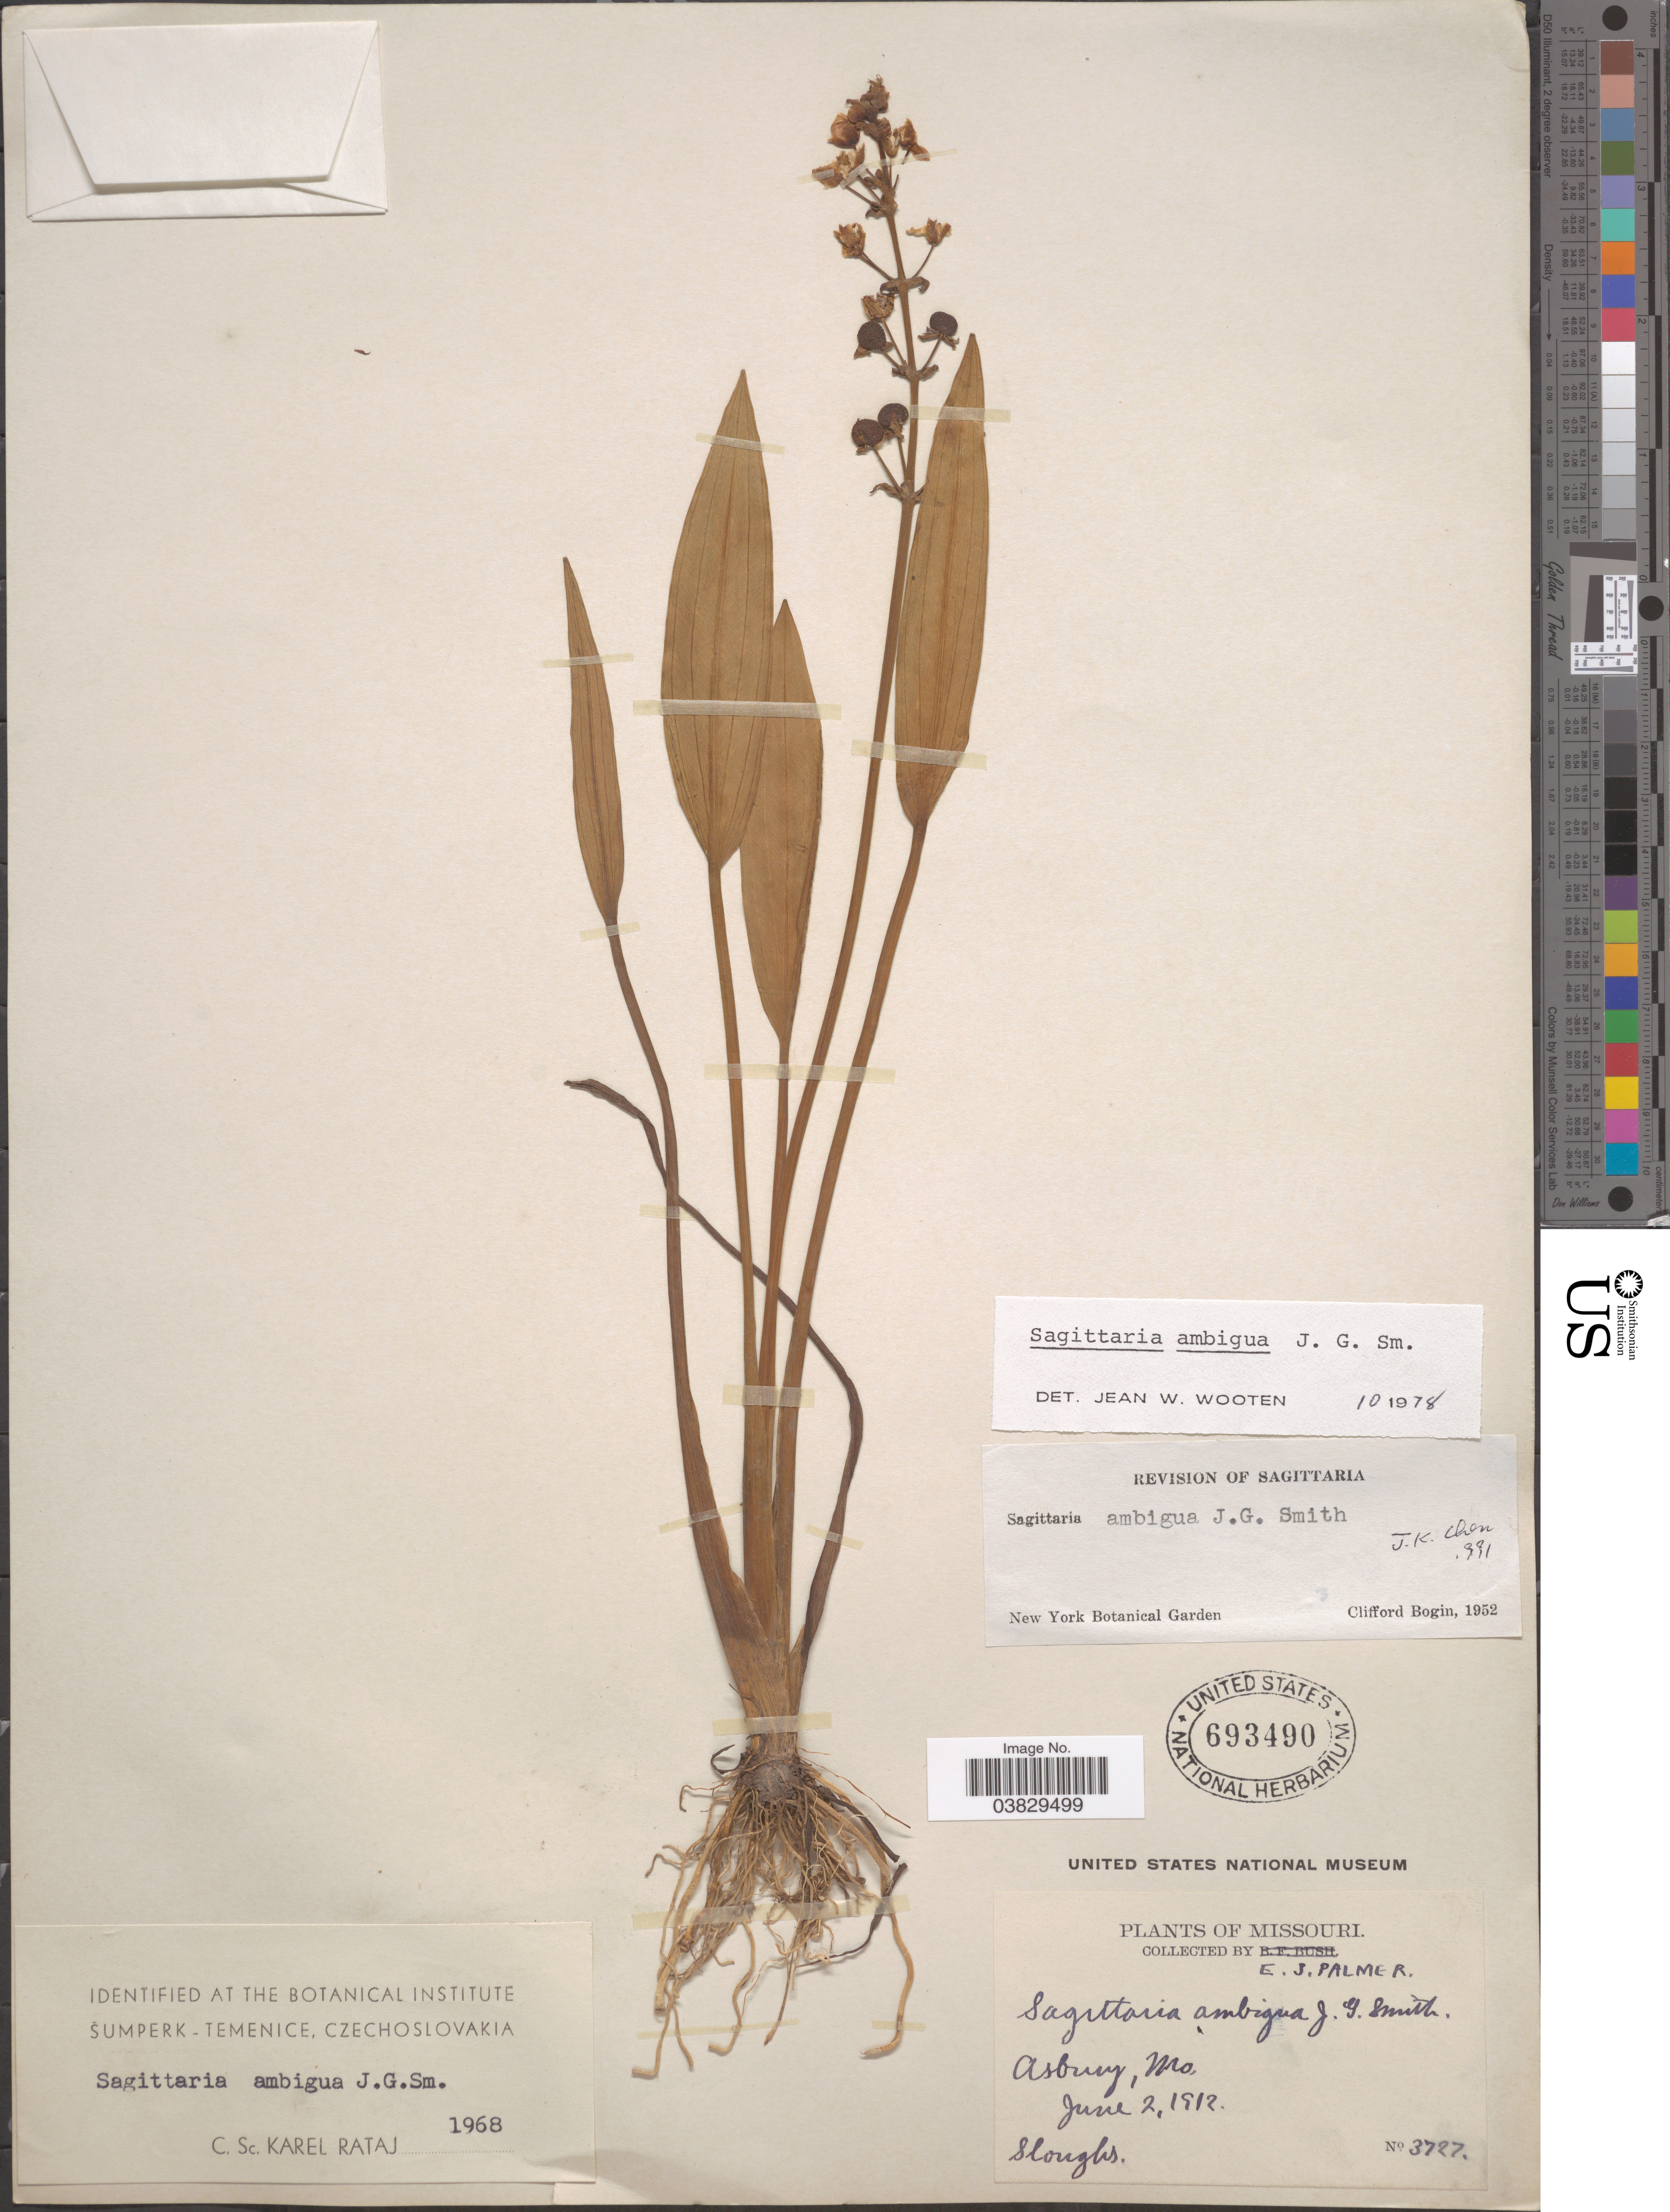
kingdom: Plantae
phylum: Tracheophyta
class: Liliopsida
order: Alismatales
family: Alismataceae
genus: Sagittaria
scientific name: Sagittaria ambigua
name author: J.G. Sm.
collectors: E. J. Palmer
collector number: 3727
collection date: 1912-06-02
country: United States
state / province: Missouri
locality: Asbury.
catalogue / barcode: US 693490